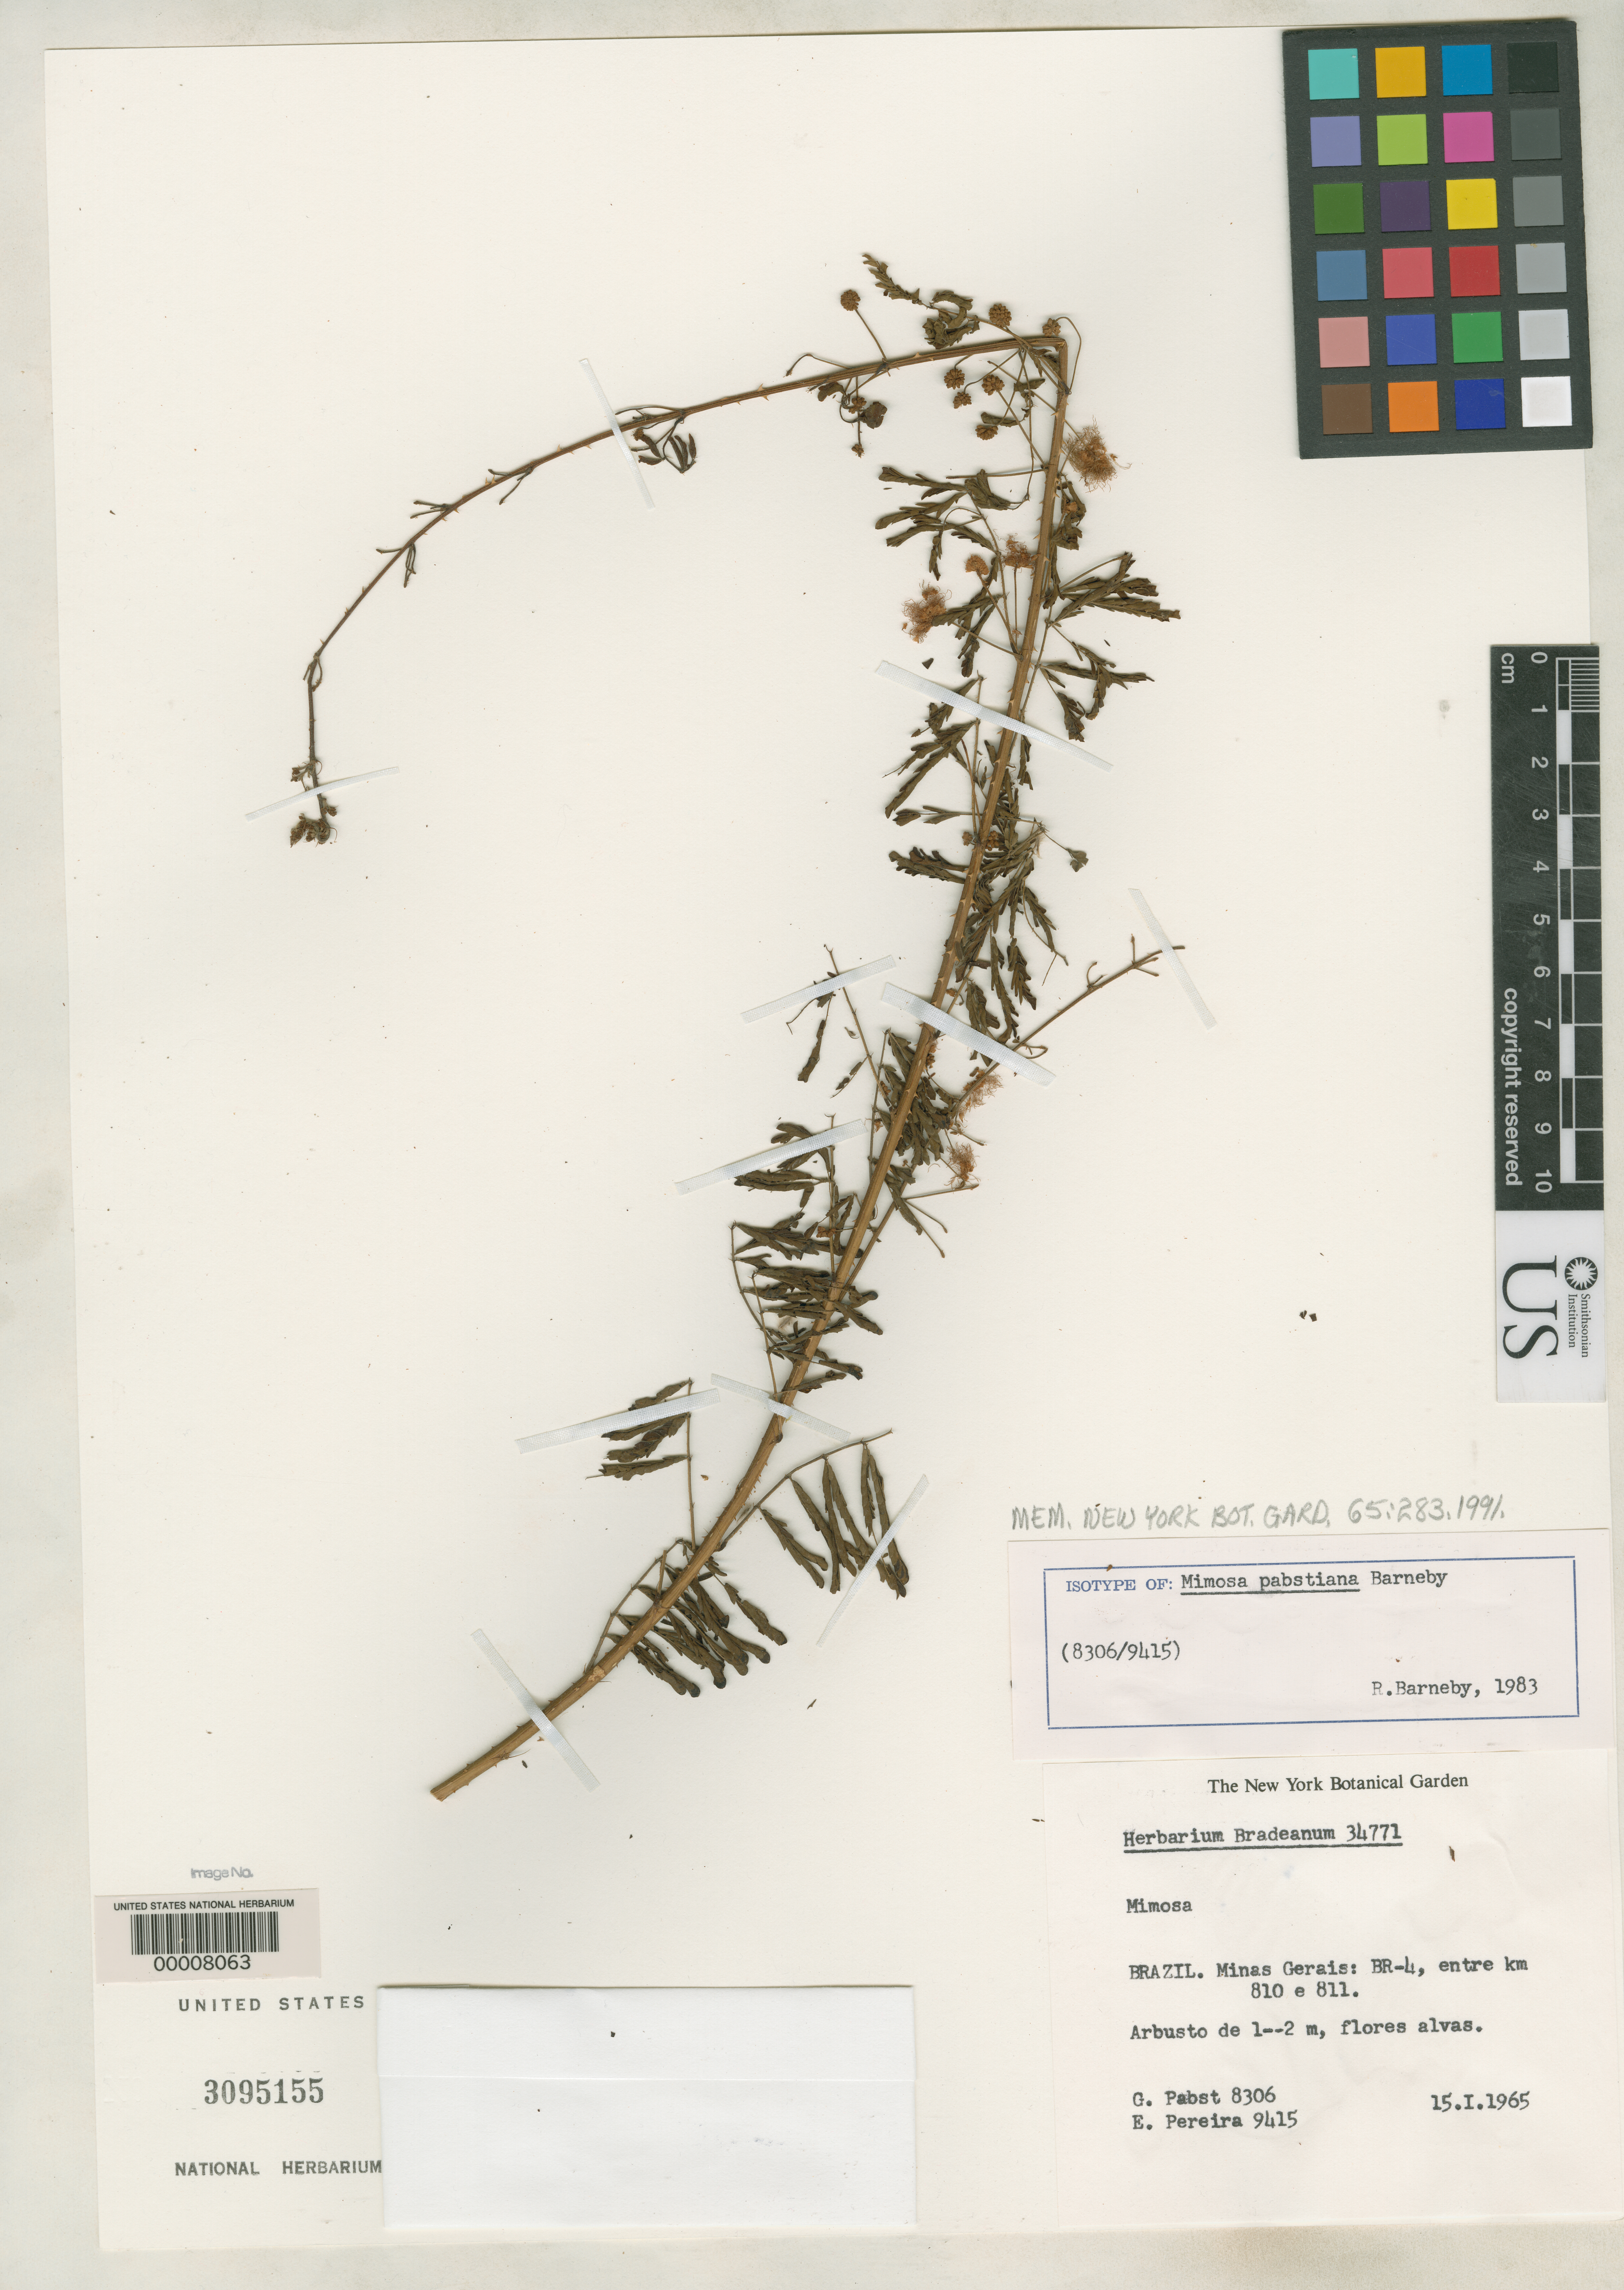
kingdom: Plantae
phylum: Tracheophyta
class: Magnoliopsida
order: Fabales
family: Fabaceae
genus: Mimosa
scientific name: Mimosa pabstiana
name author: Barneby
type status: Isotype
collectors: G. F. J. Pabst & E. Pereira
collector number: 8306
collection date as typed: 15 Jan 1965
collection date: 1965-01-15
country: Brazil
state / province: Minas Gerais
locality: Br-4, between km 810 to 811.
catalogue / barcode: US 3095155